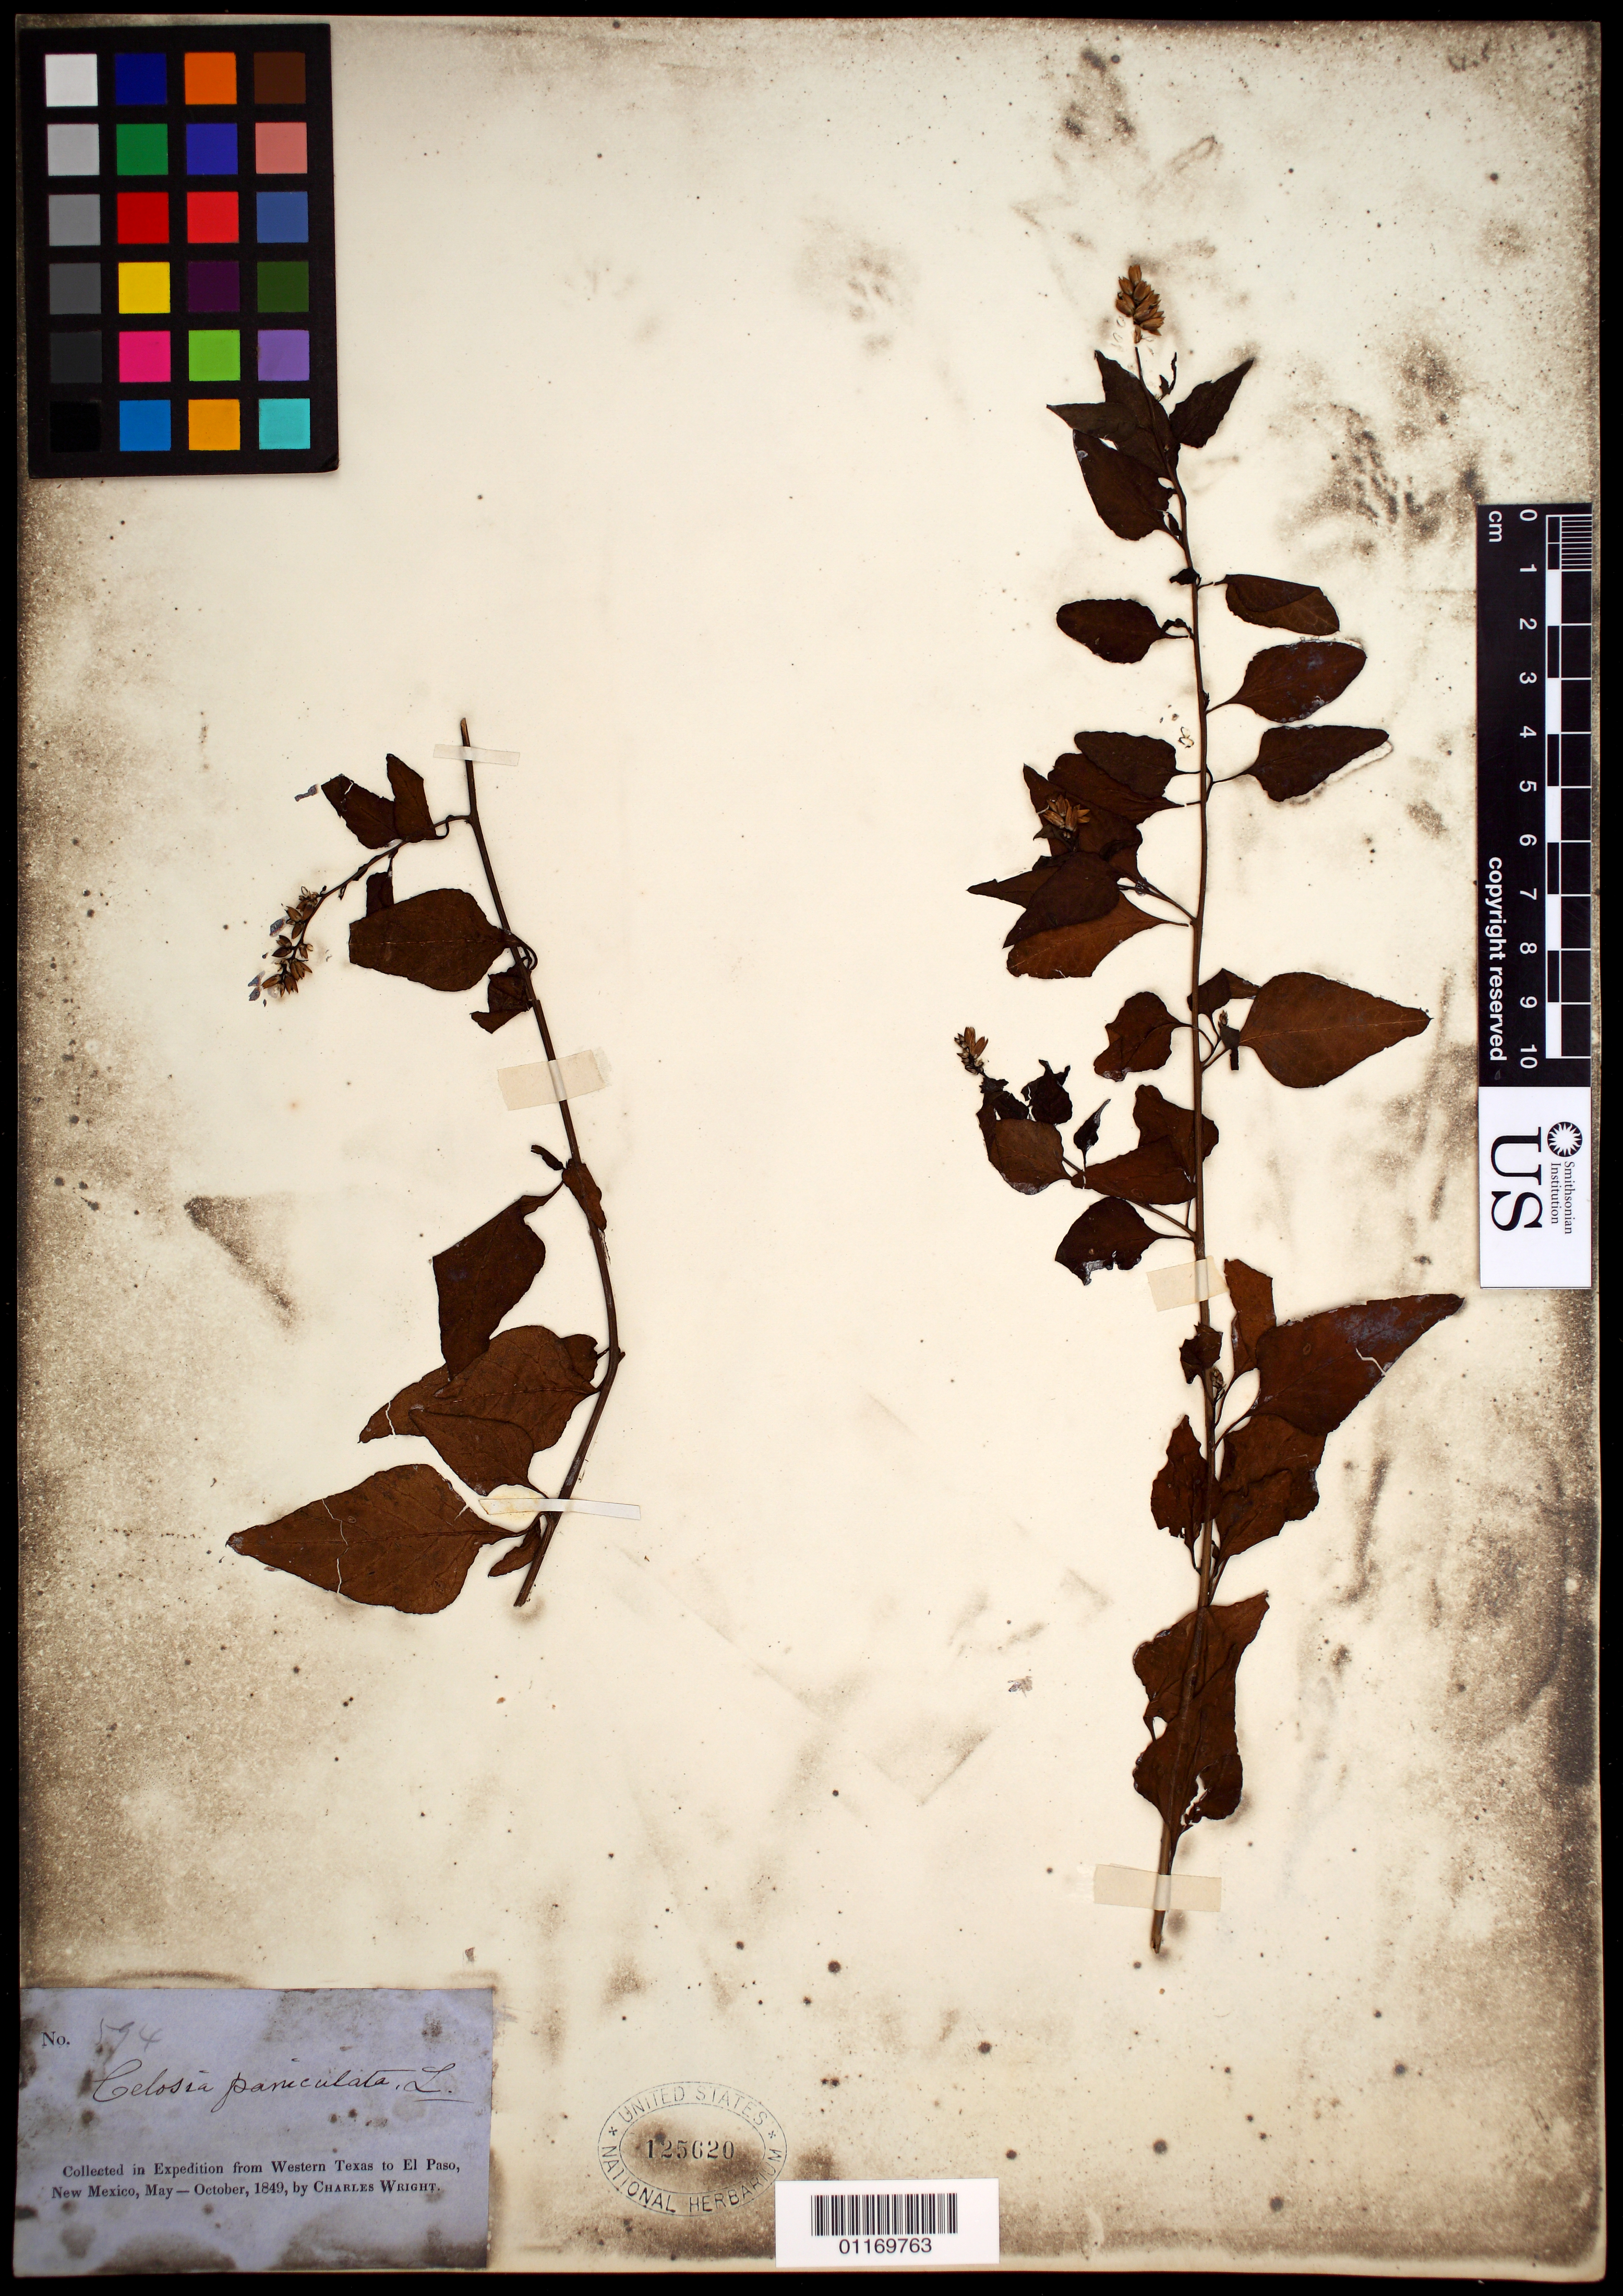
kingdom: Plantae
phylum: Tracheophyta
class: Magnoliopsida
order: Caryophyllales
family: Amaranthaceae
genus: Celosia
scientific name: Celosia paniculata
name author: L.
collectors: C. Wright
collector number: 174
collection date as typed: May 1849 to -- Oct 1849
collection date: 1849-05/1849-10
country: United States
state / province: New Mexico / Texas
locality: From Western Texas to El Paso, New Mexico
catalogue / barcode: US 125620